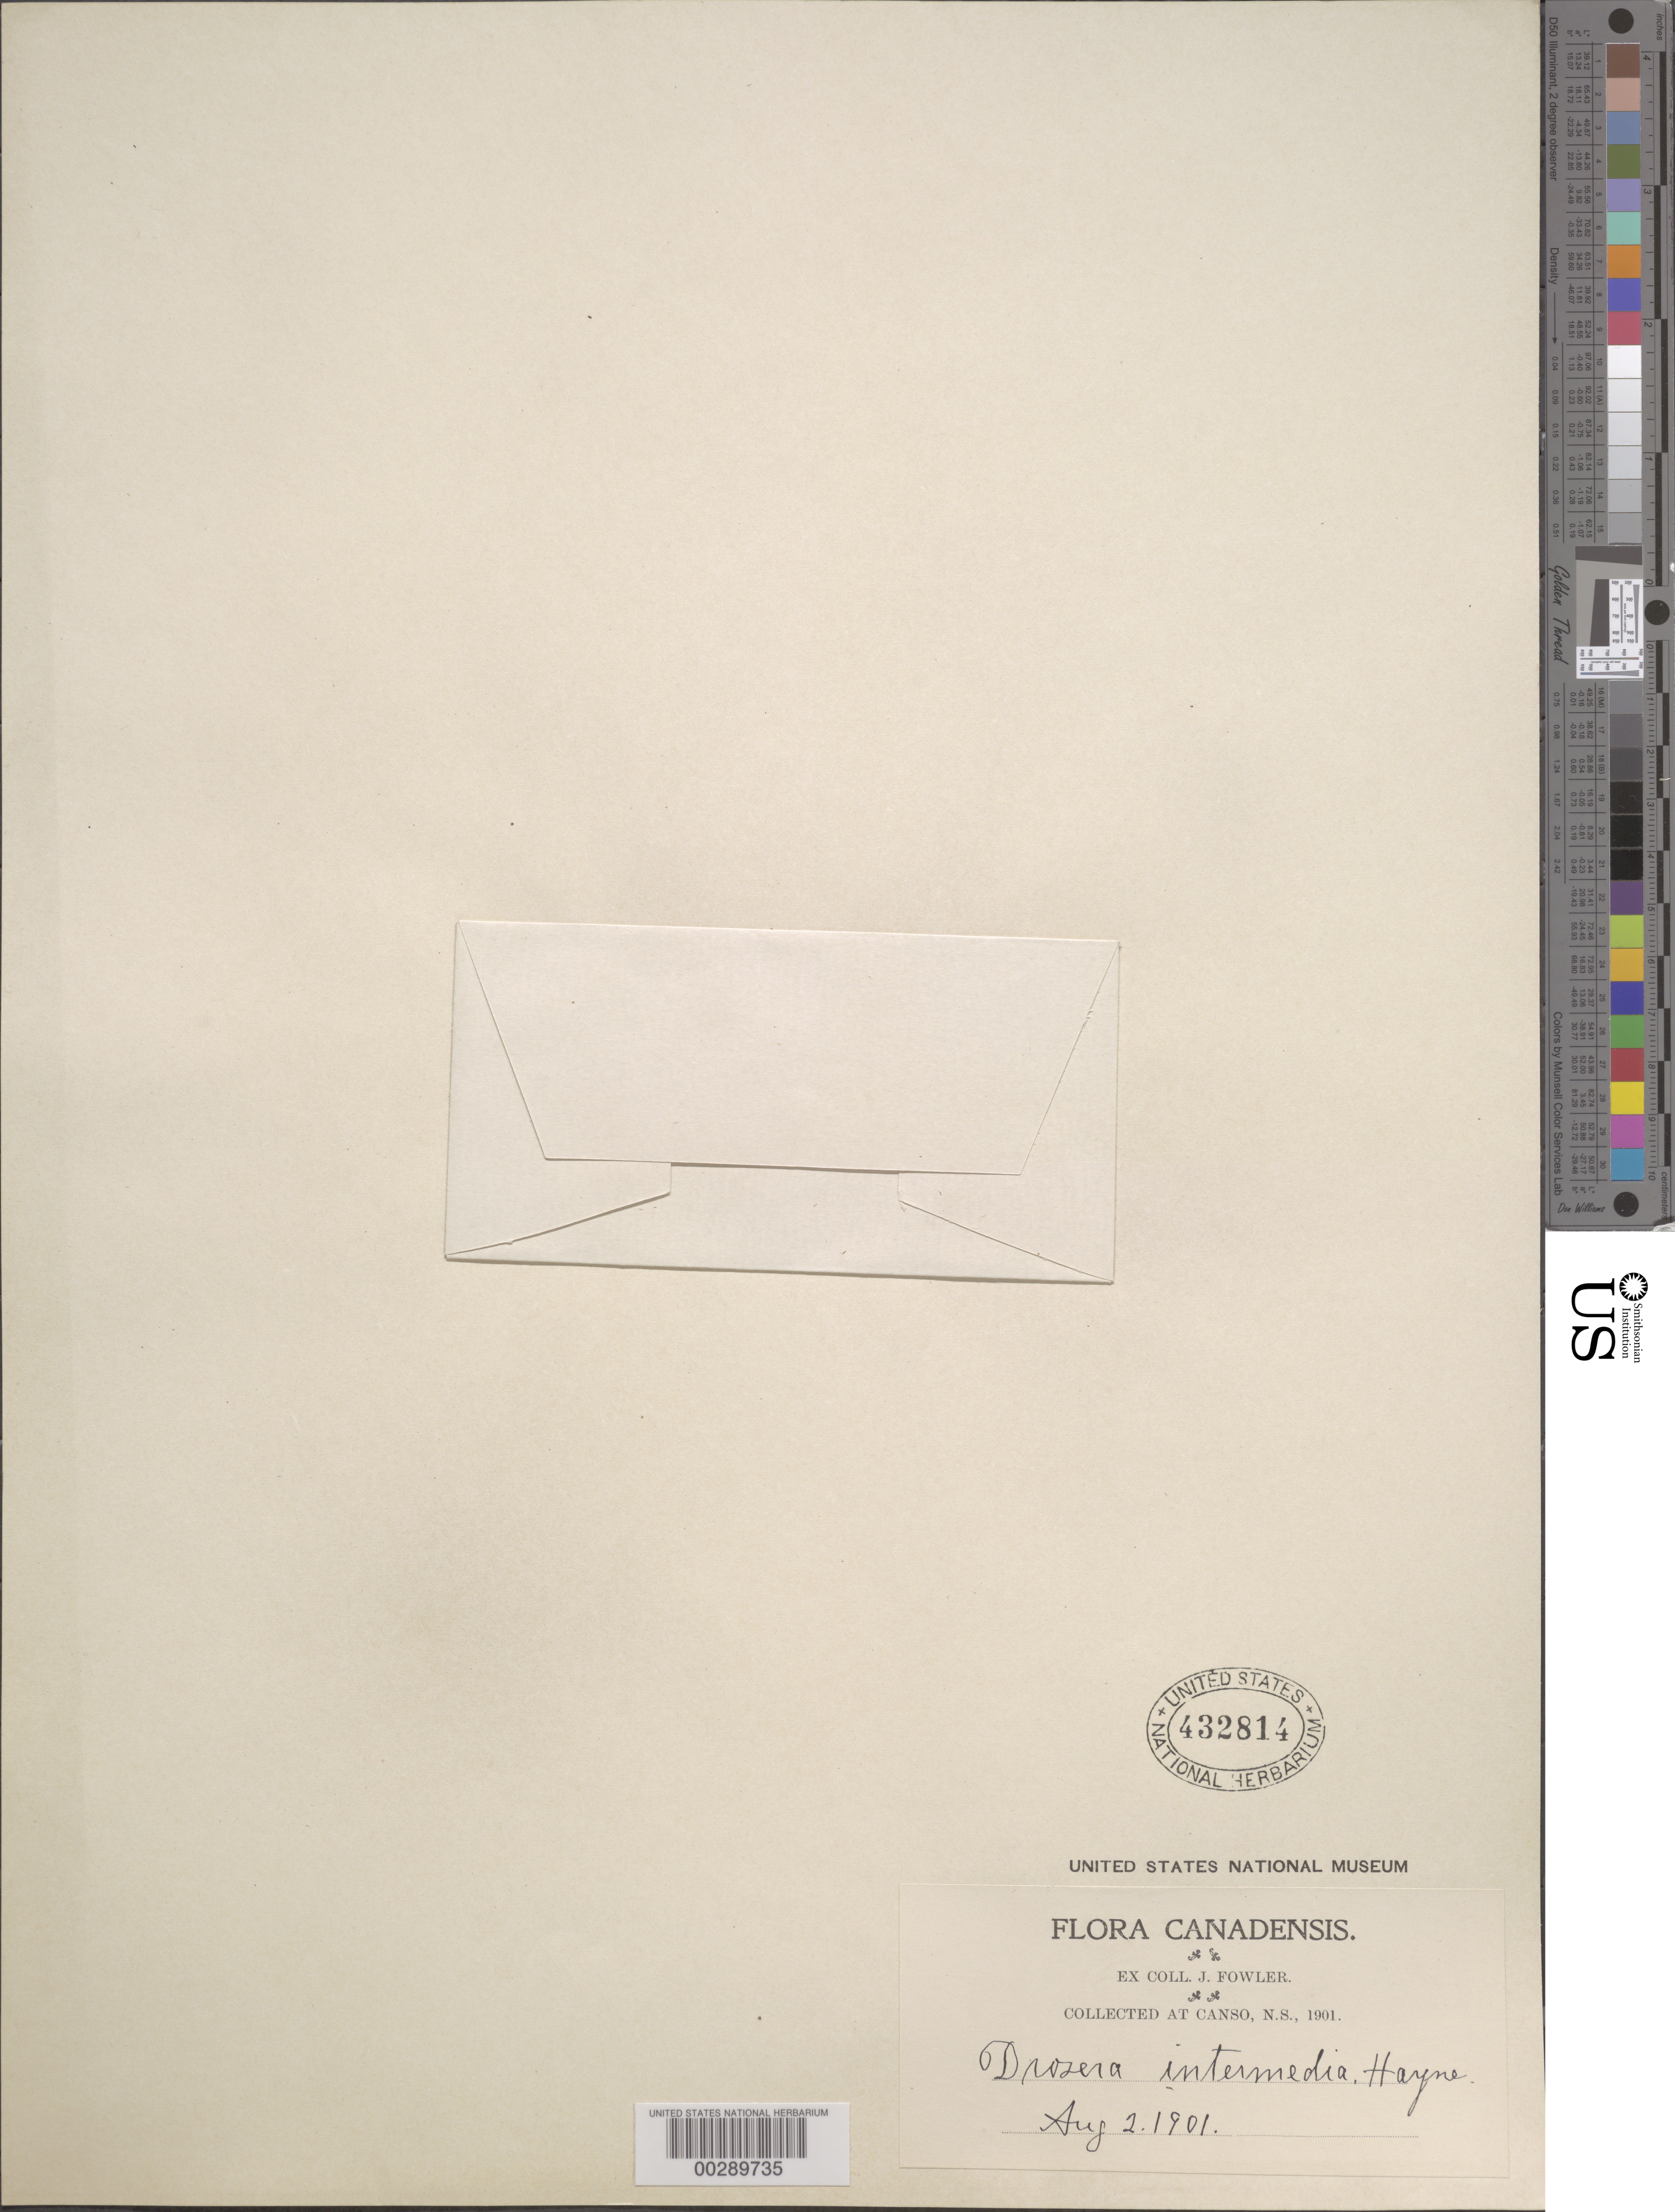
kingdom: Plantae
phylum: Tracheophyta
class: Magnoliopsida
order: Caryophyllales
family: Droseraceae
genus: Drosera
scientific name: Drosera intermedia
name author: Hayne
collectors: J. P. Fowler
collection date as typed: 02 Aug 1901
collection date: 1901-08-02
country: Canada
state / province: Nova Scotia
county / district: Guysborough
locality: Canso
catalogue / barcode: US 432814